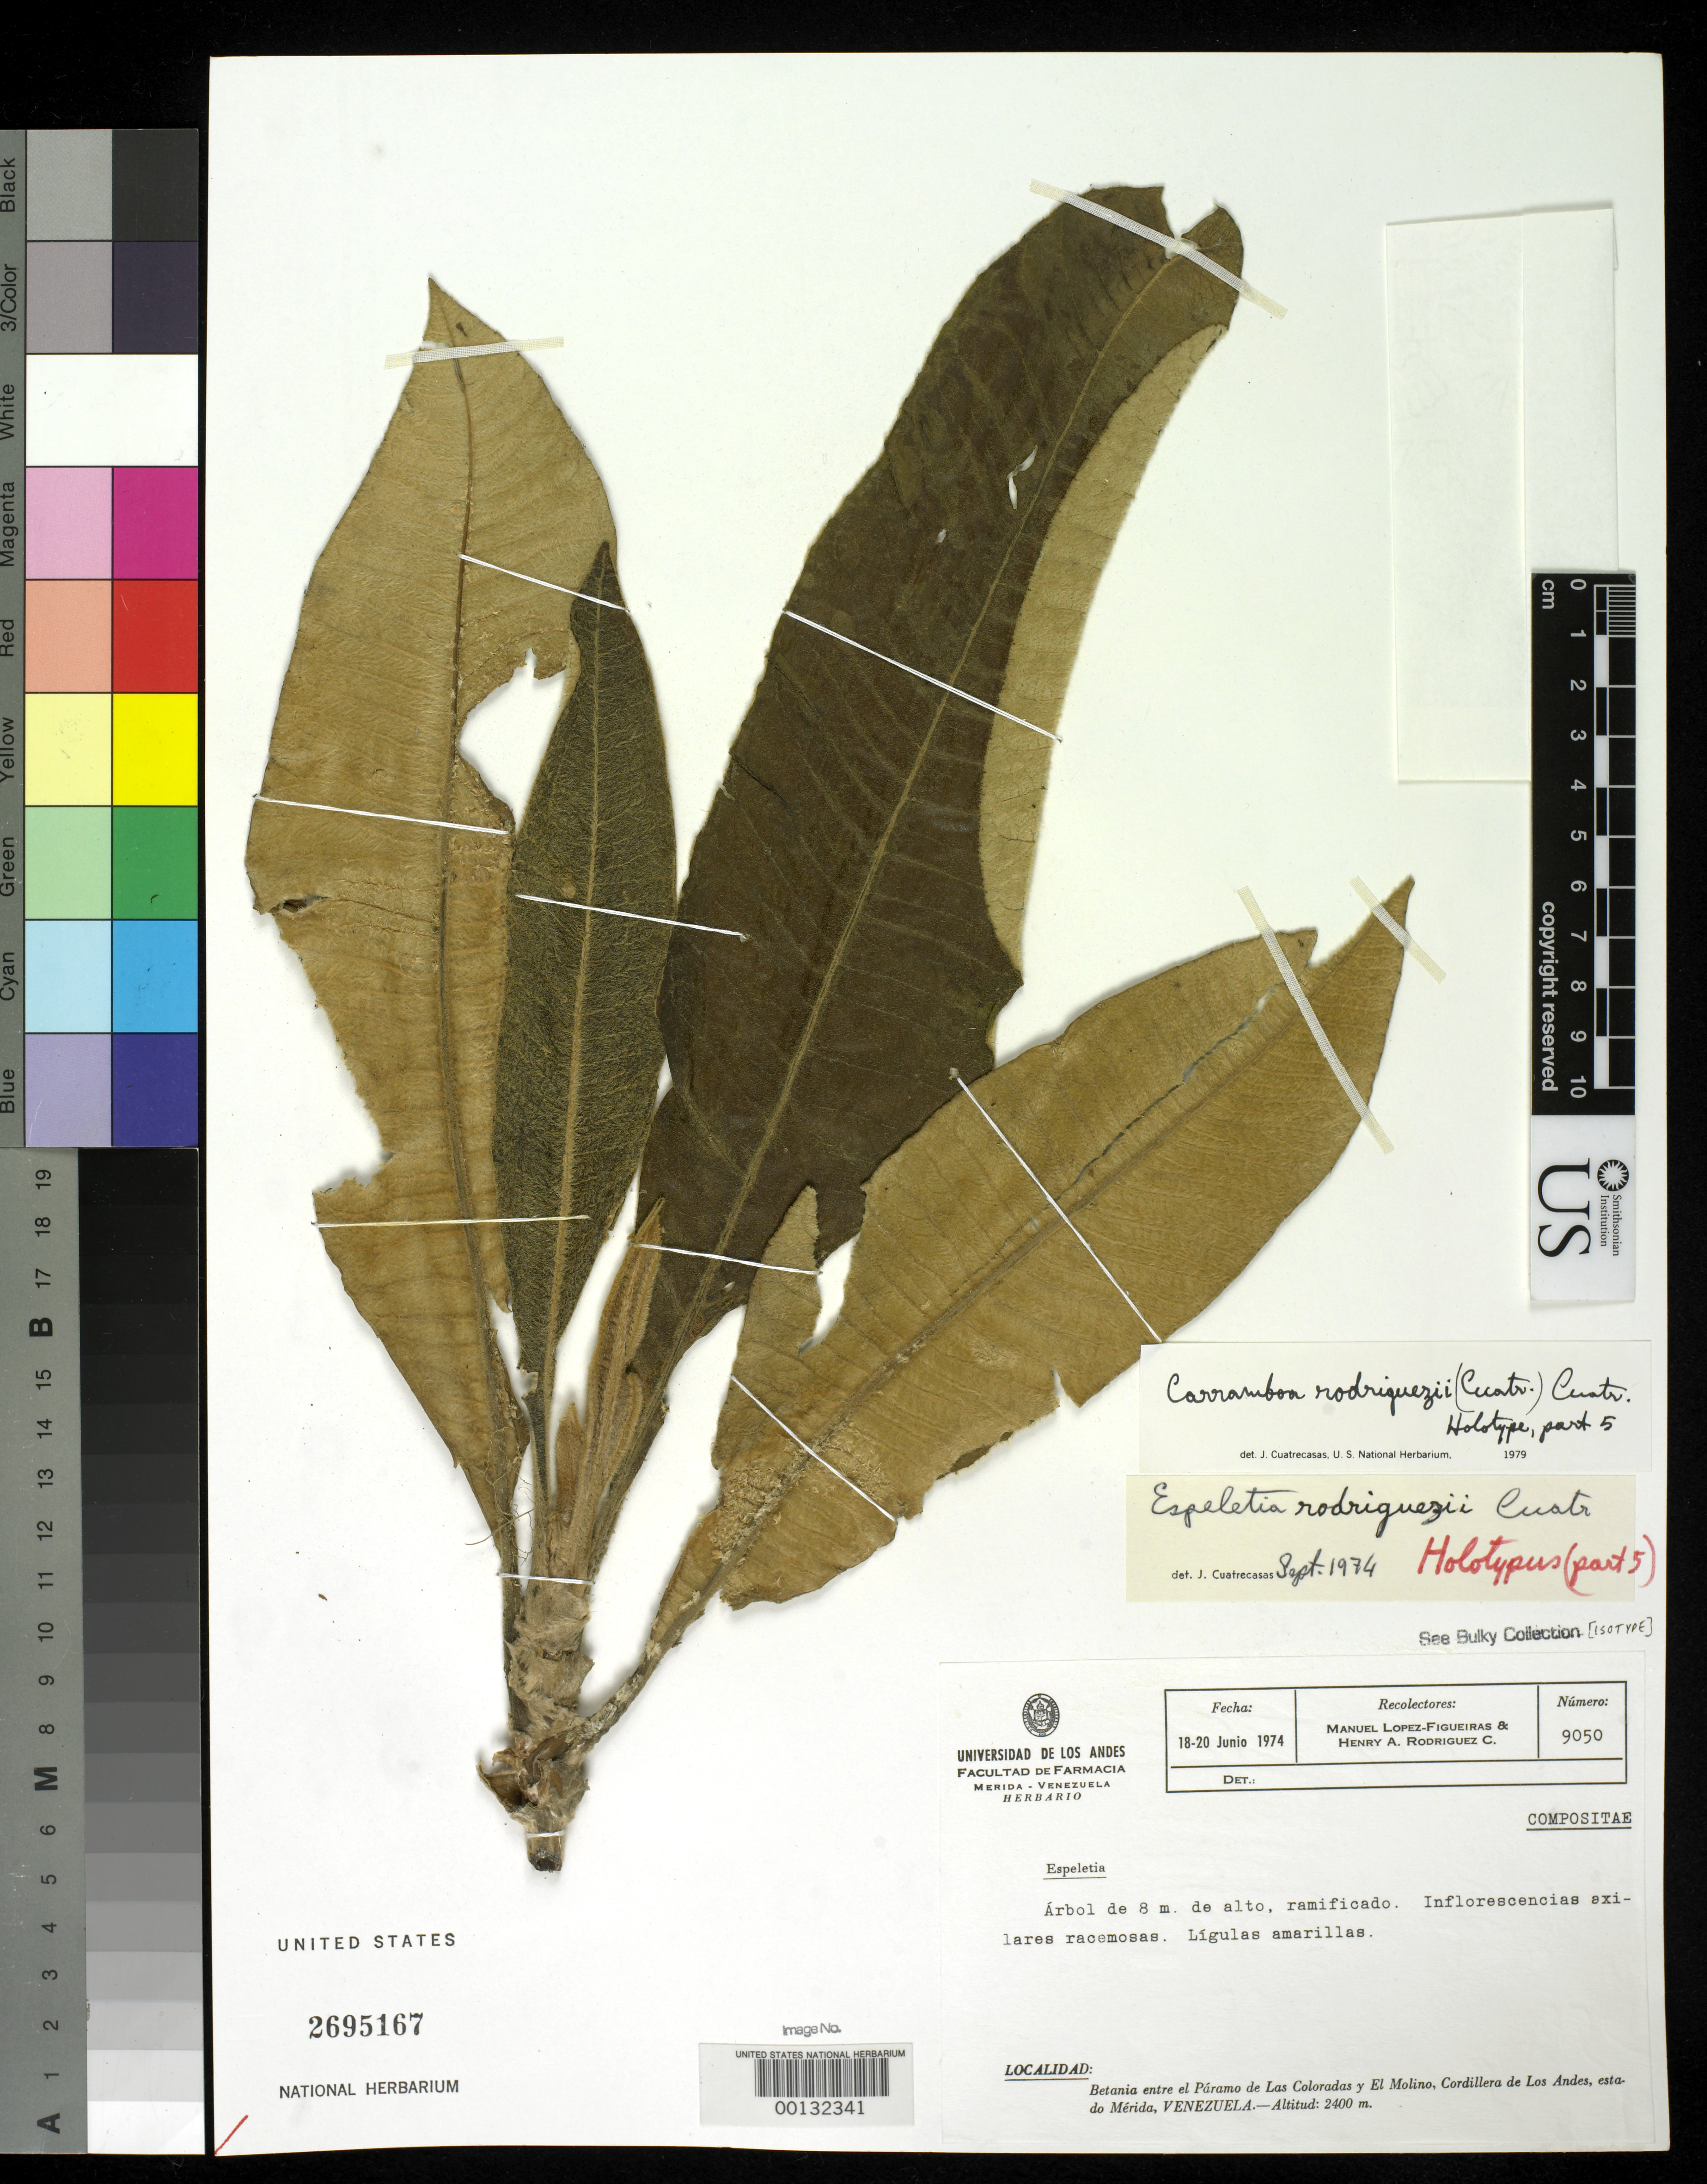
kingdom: Plantae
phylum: Tracheophyta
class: Magnoliopsida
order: Asterales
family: Asteraceae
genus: Espeletia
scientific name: Espeletia rodriguezii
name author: Cuatrec.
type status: Holotype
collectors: M. López Figueiras & H. A. Rodriguez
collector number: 9050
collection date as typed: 18 Jun 1974 to 20 Jun 1974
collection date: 1974-06-18/1974-06-20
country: Venezuela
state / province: Mérida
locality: Betania between Páramo de Las Coloradas and El Molino, Cordillera de Los Andes.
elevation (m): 2400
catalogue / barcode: US 2695167